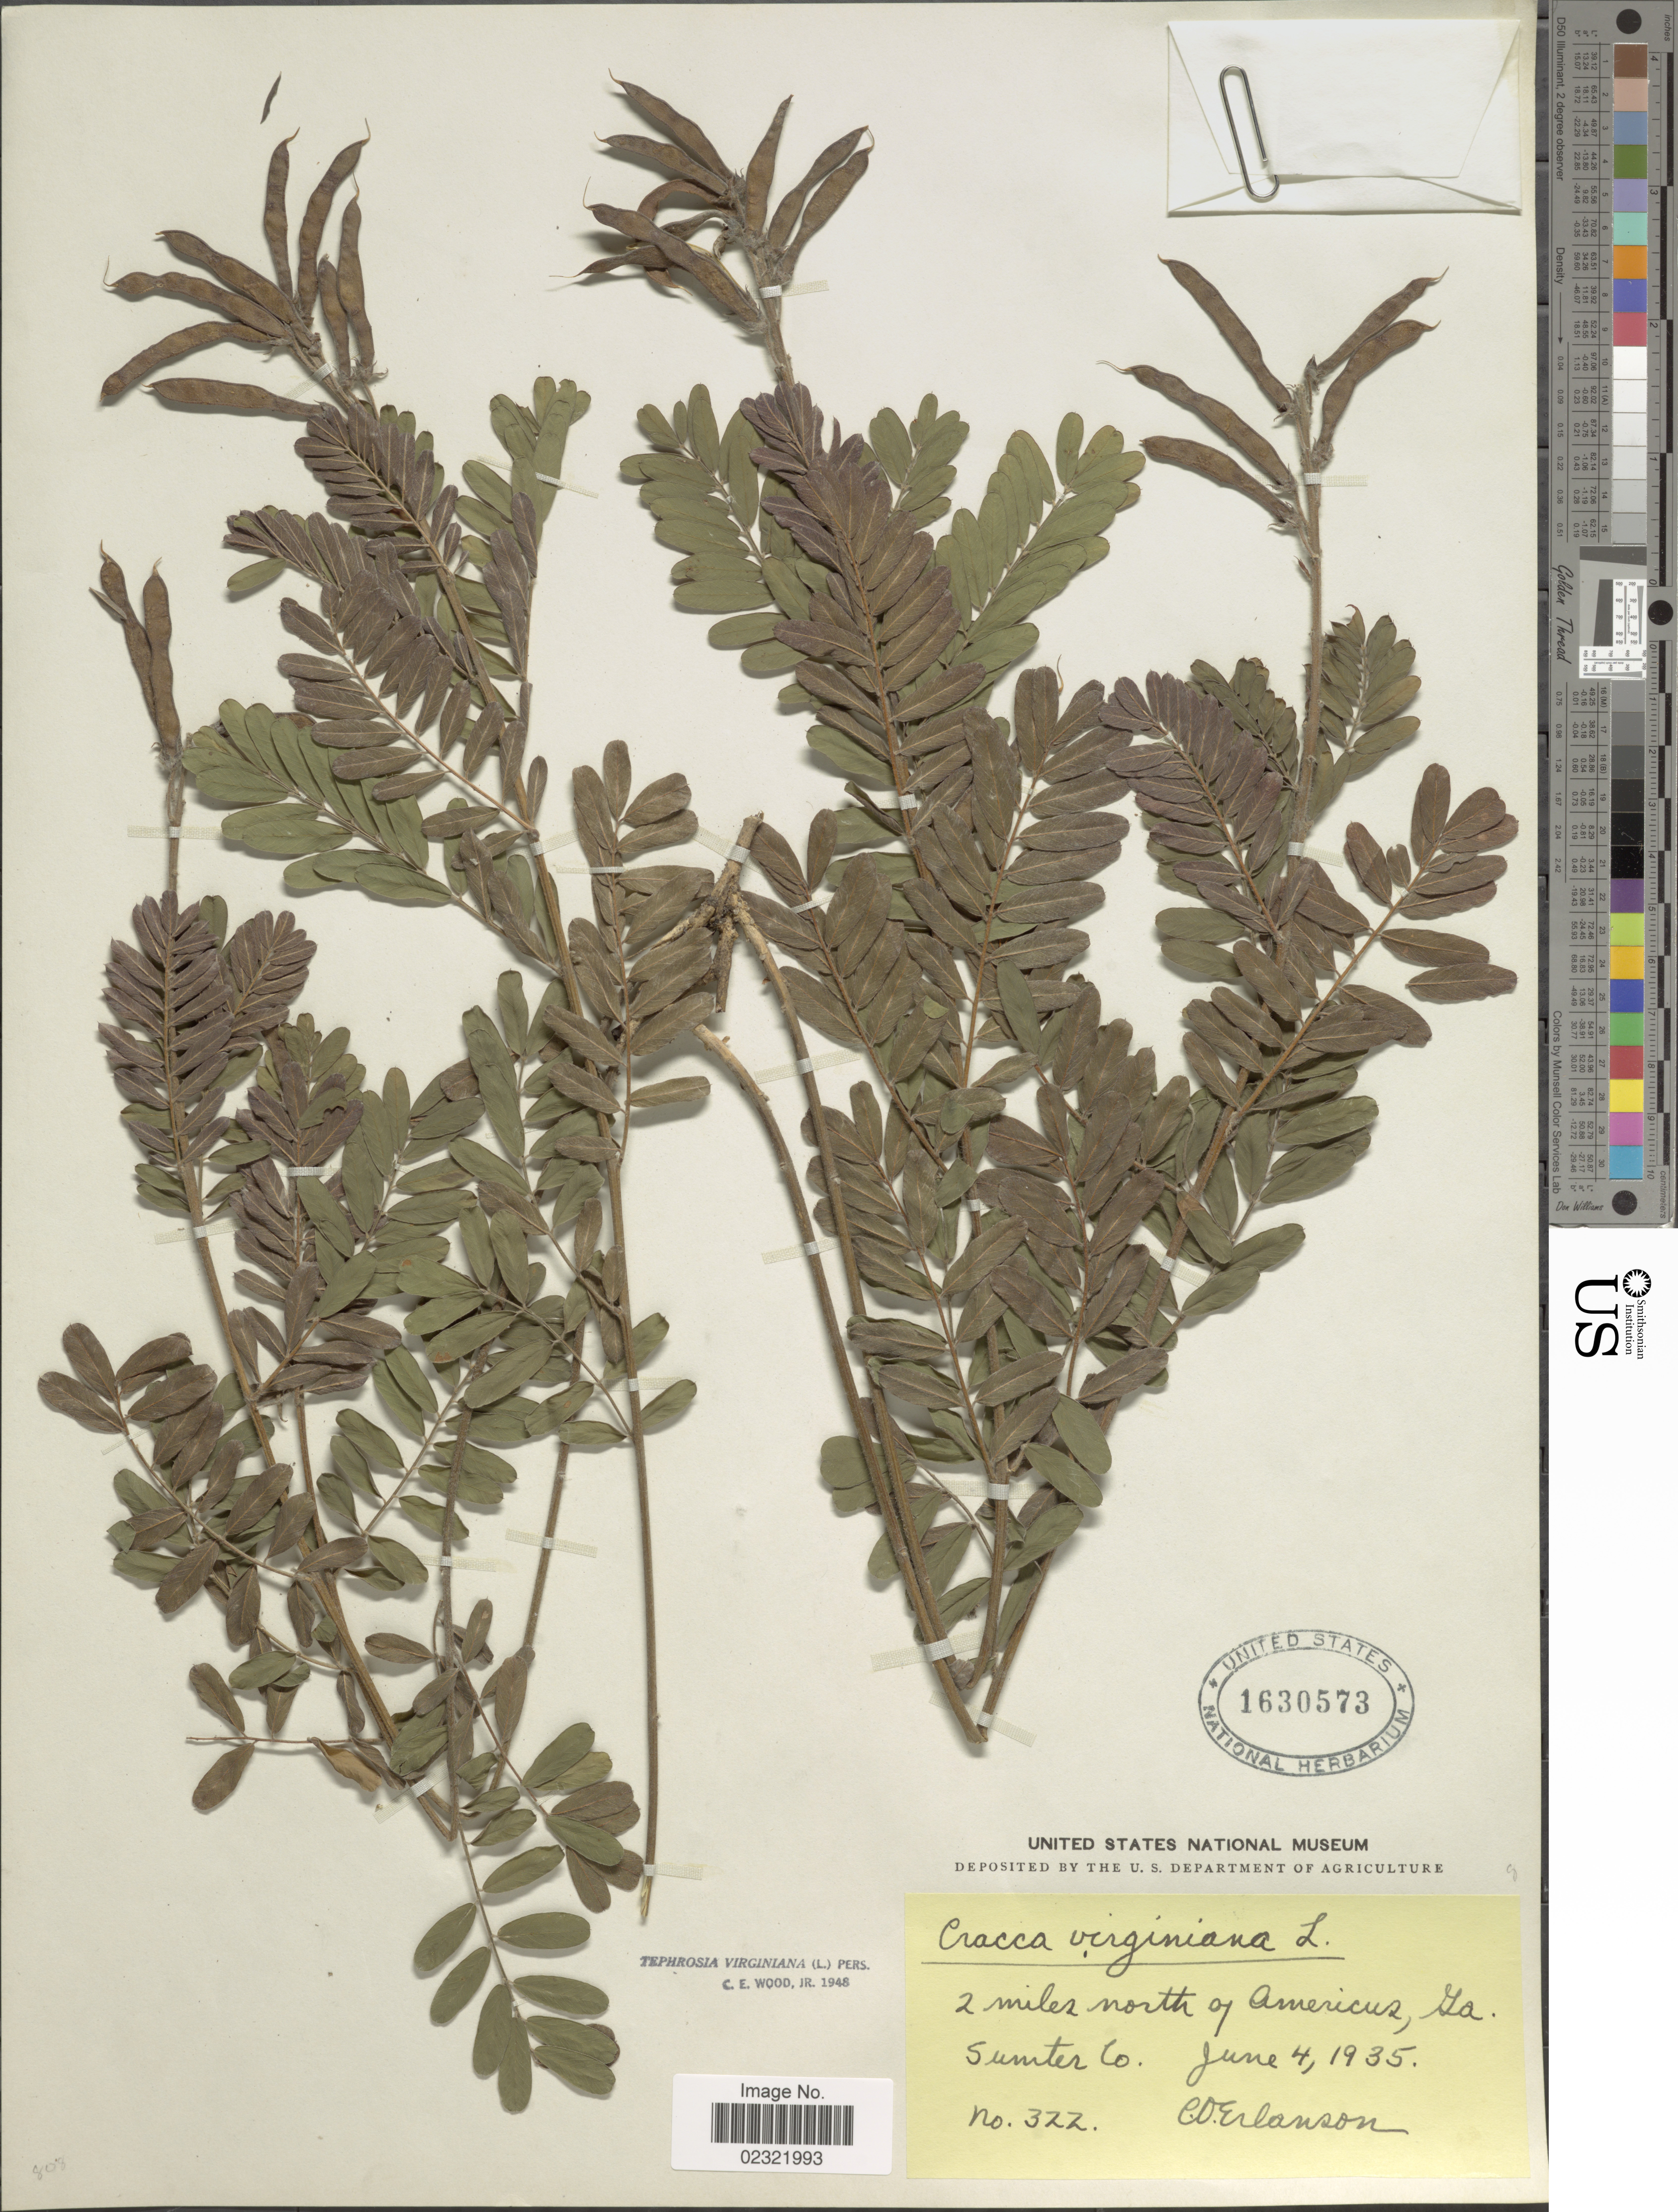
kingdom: Plantae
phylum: Tracheophyta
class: Magnoliopsida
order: Fabales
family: Fabaceae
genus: Tephrosia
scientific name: Tephrosia virginiana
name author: (L.) Pers.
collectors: C. O. Erlanson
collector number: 322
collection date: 1935-06-04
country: United States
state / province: Georgia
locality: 2 miles north of Americus, Sumter Co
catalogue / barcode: US 1630573